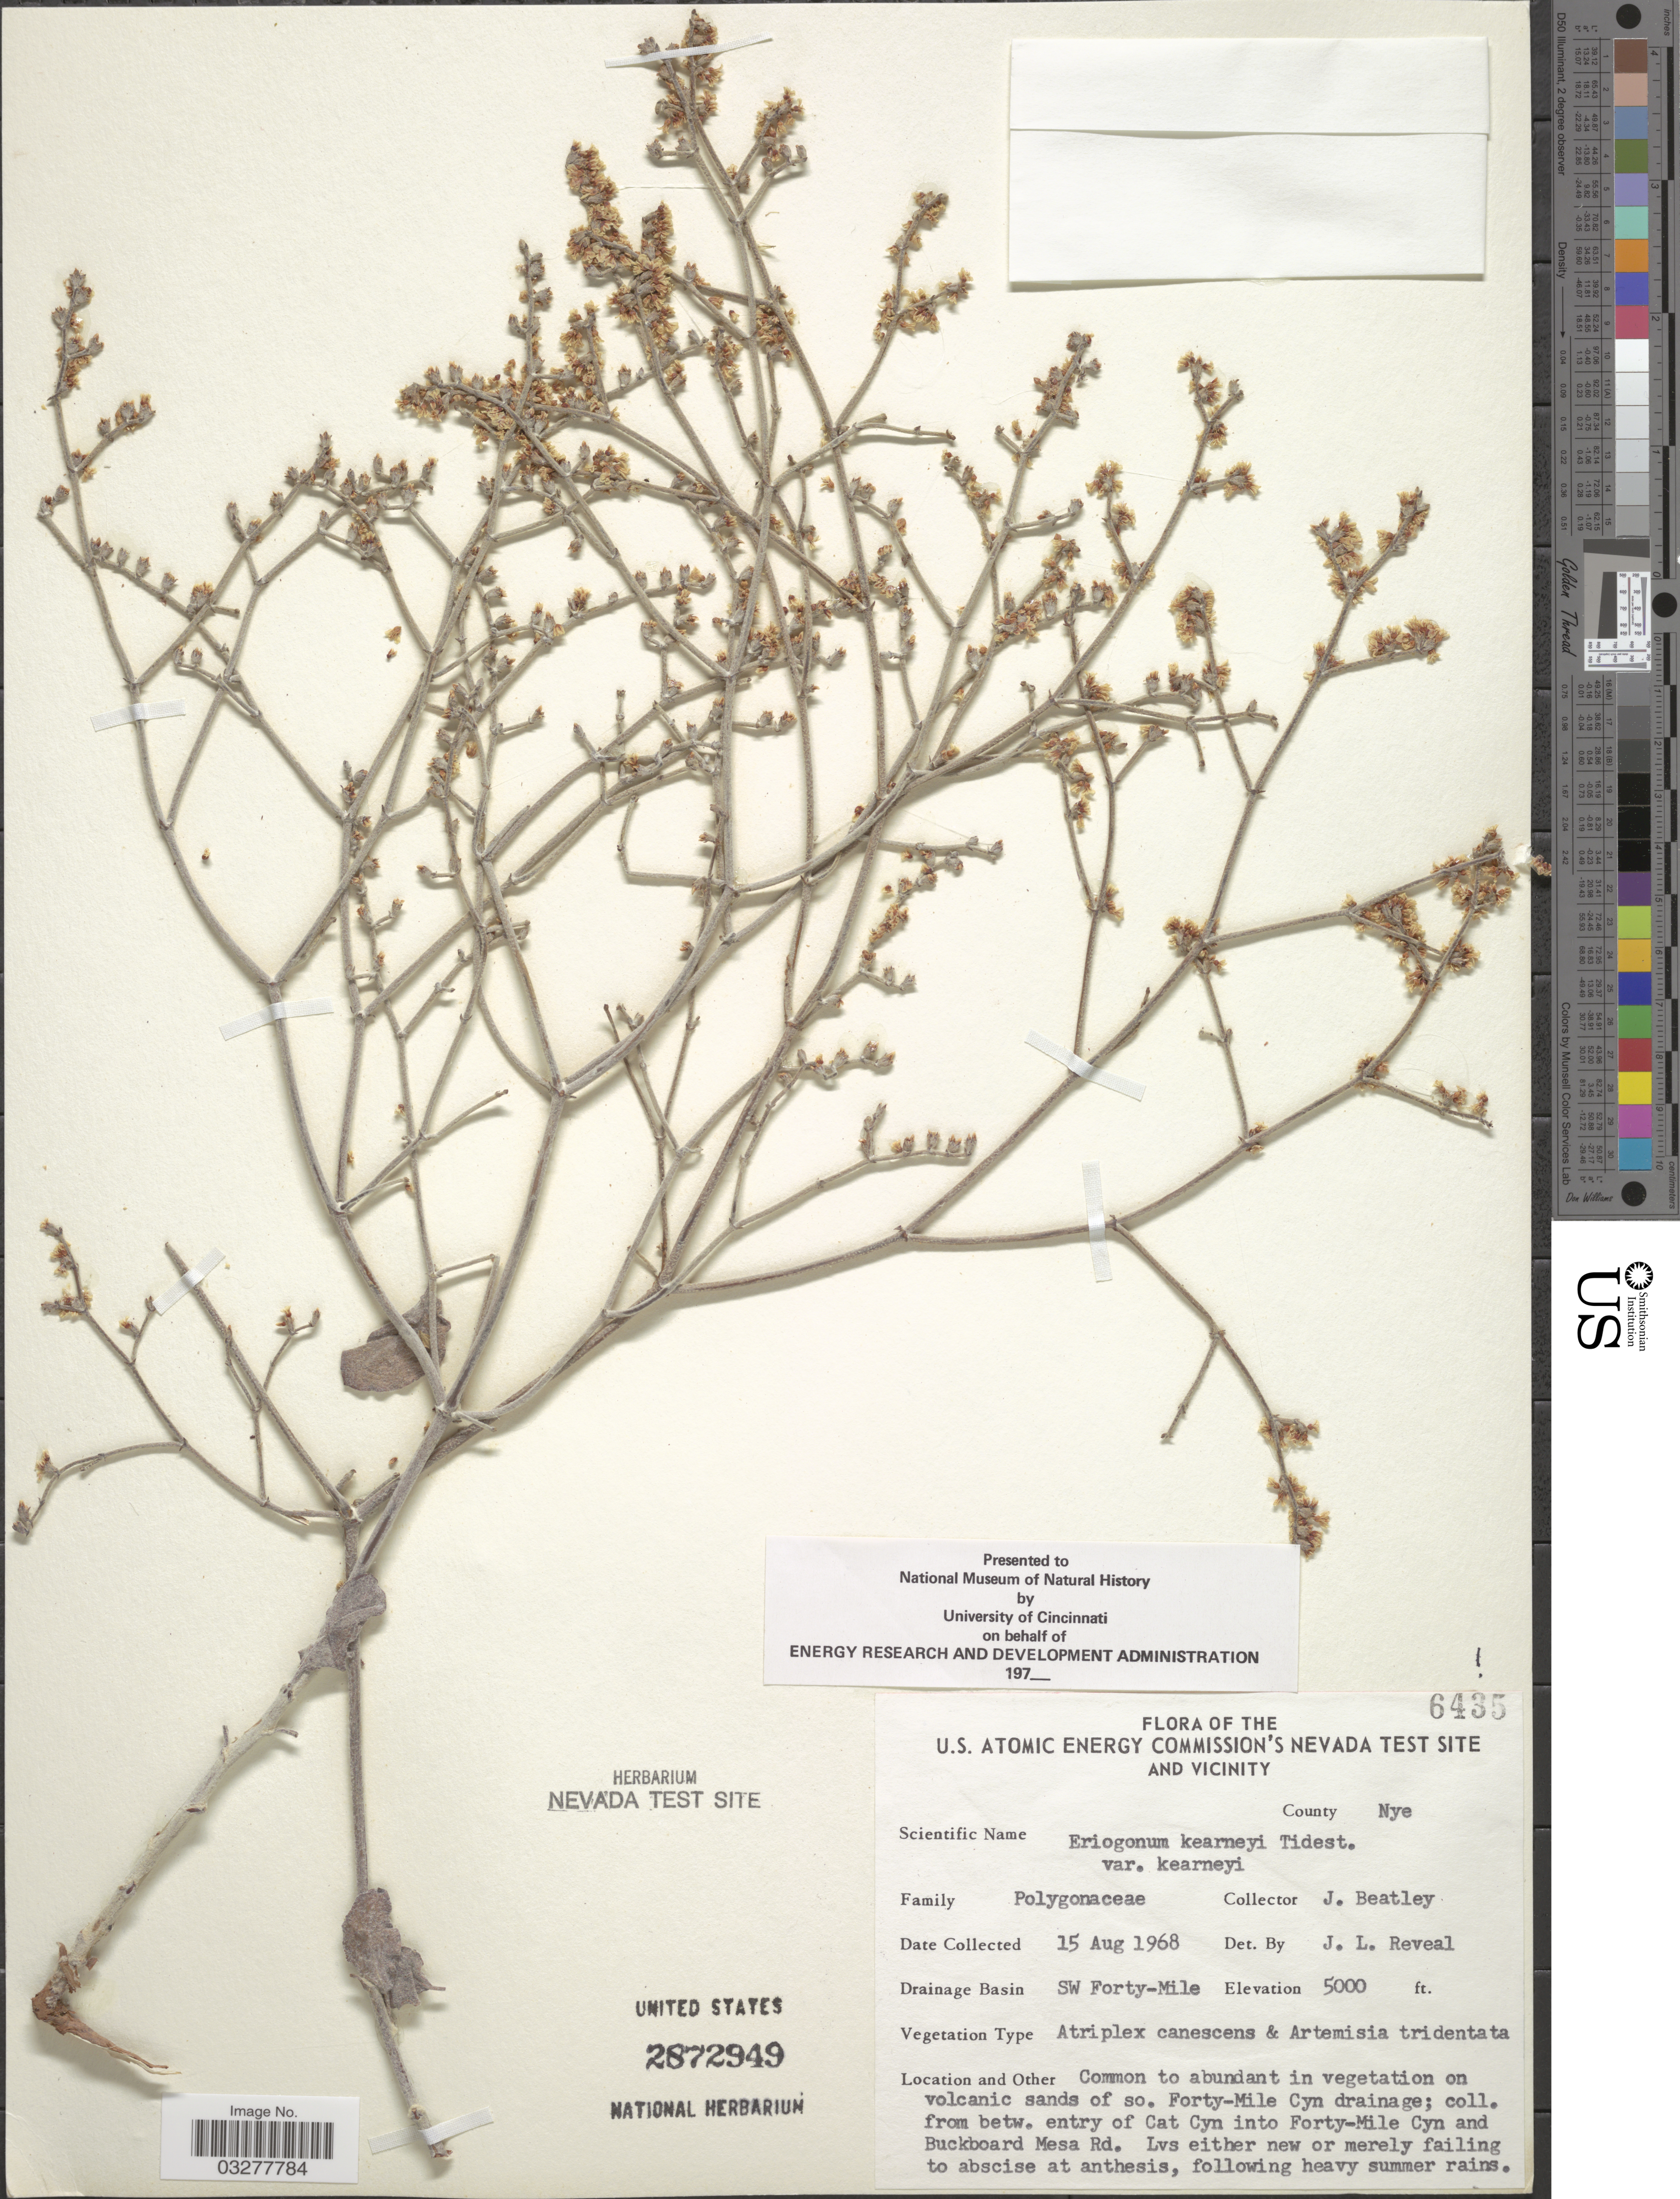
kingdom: Plantae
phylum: Tracheophyta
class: Magnoliopsida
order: Caryophyllales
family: Polygonaceae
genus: Eriogonum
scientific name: Eriogonum kearneyi var. kearneyi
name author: Tidestr.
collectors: J. C. Beatley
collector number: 6435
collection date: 1968-08-15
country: United States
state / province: Nevada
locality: U. S. Atomic Energy Commission's Nevada Test Site and Vicinity. County Nye. Drainage Basin SW Forty-Mile. So. Forty-Mile Cyn drainage; betw. entry of Cat Cyn into Forty-Mile Cyn and Buckboard Mesa Rd.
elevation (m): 1524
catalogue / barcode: US 2872949